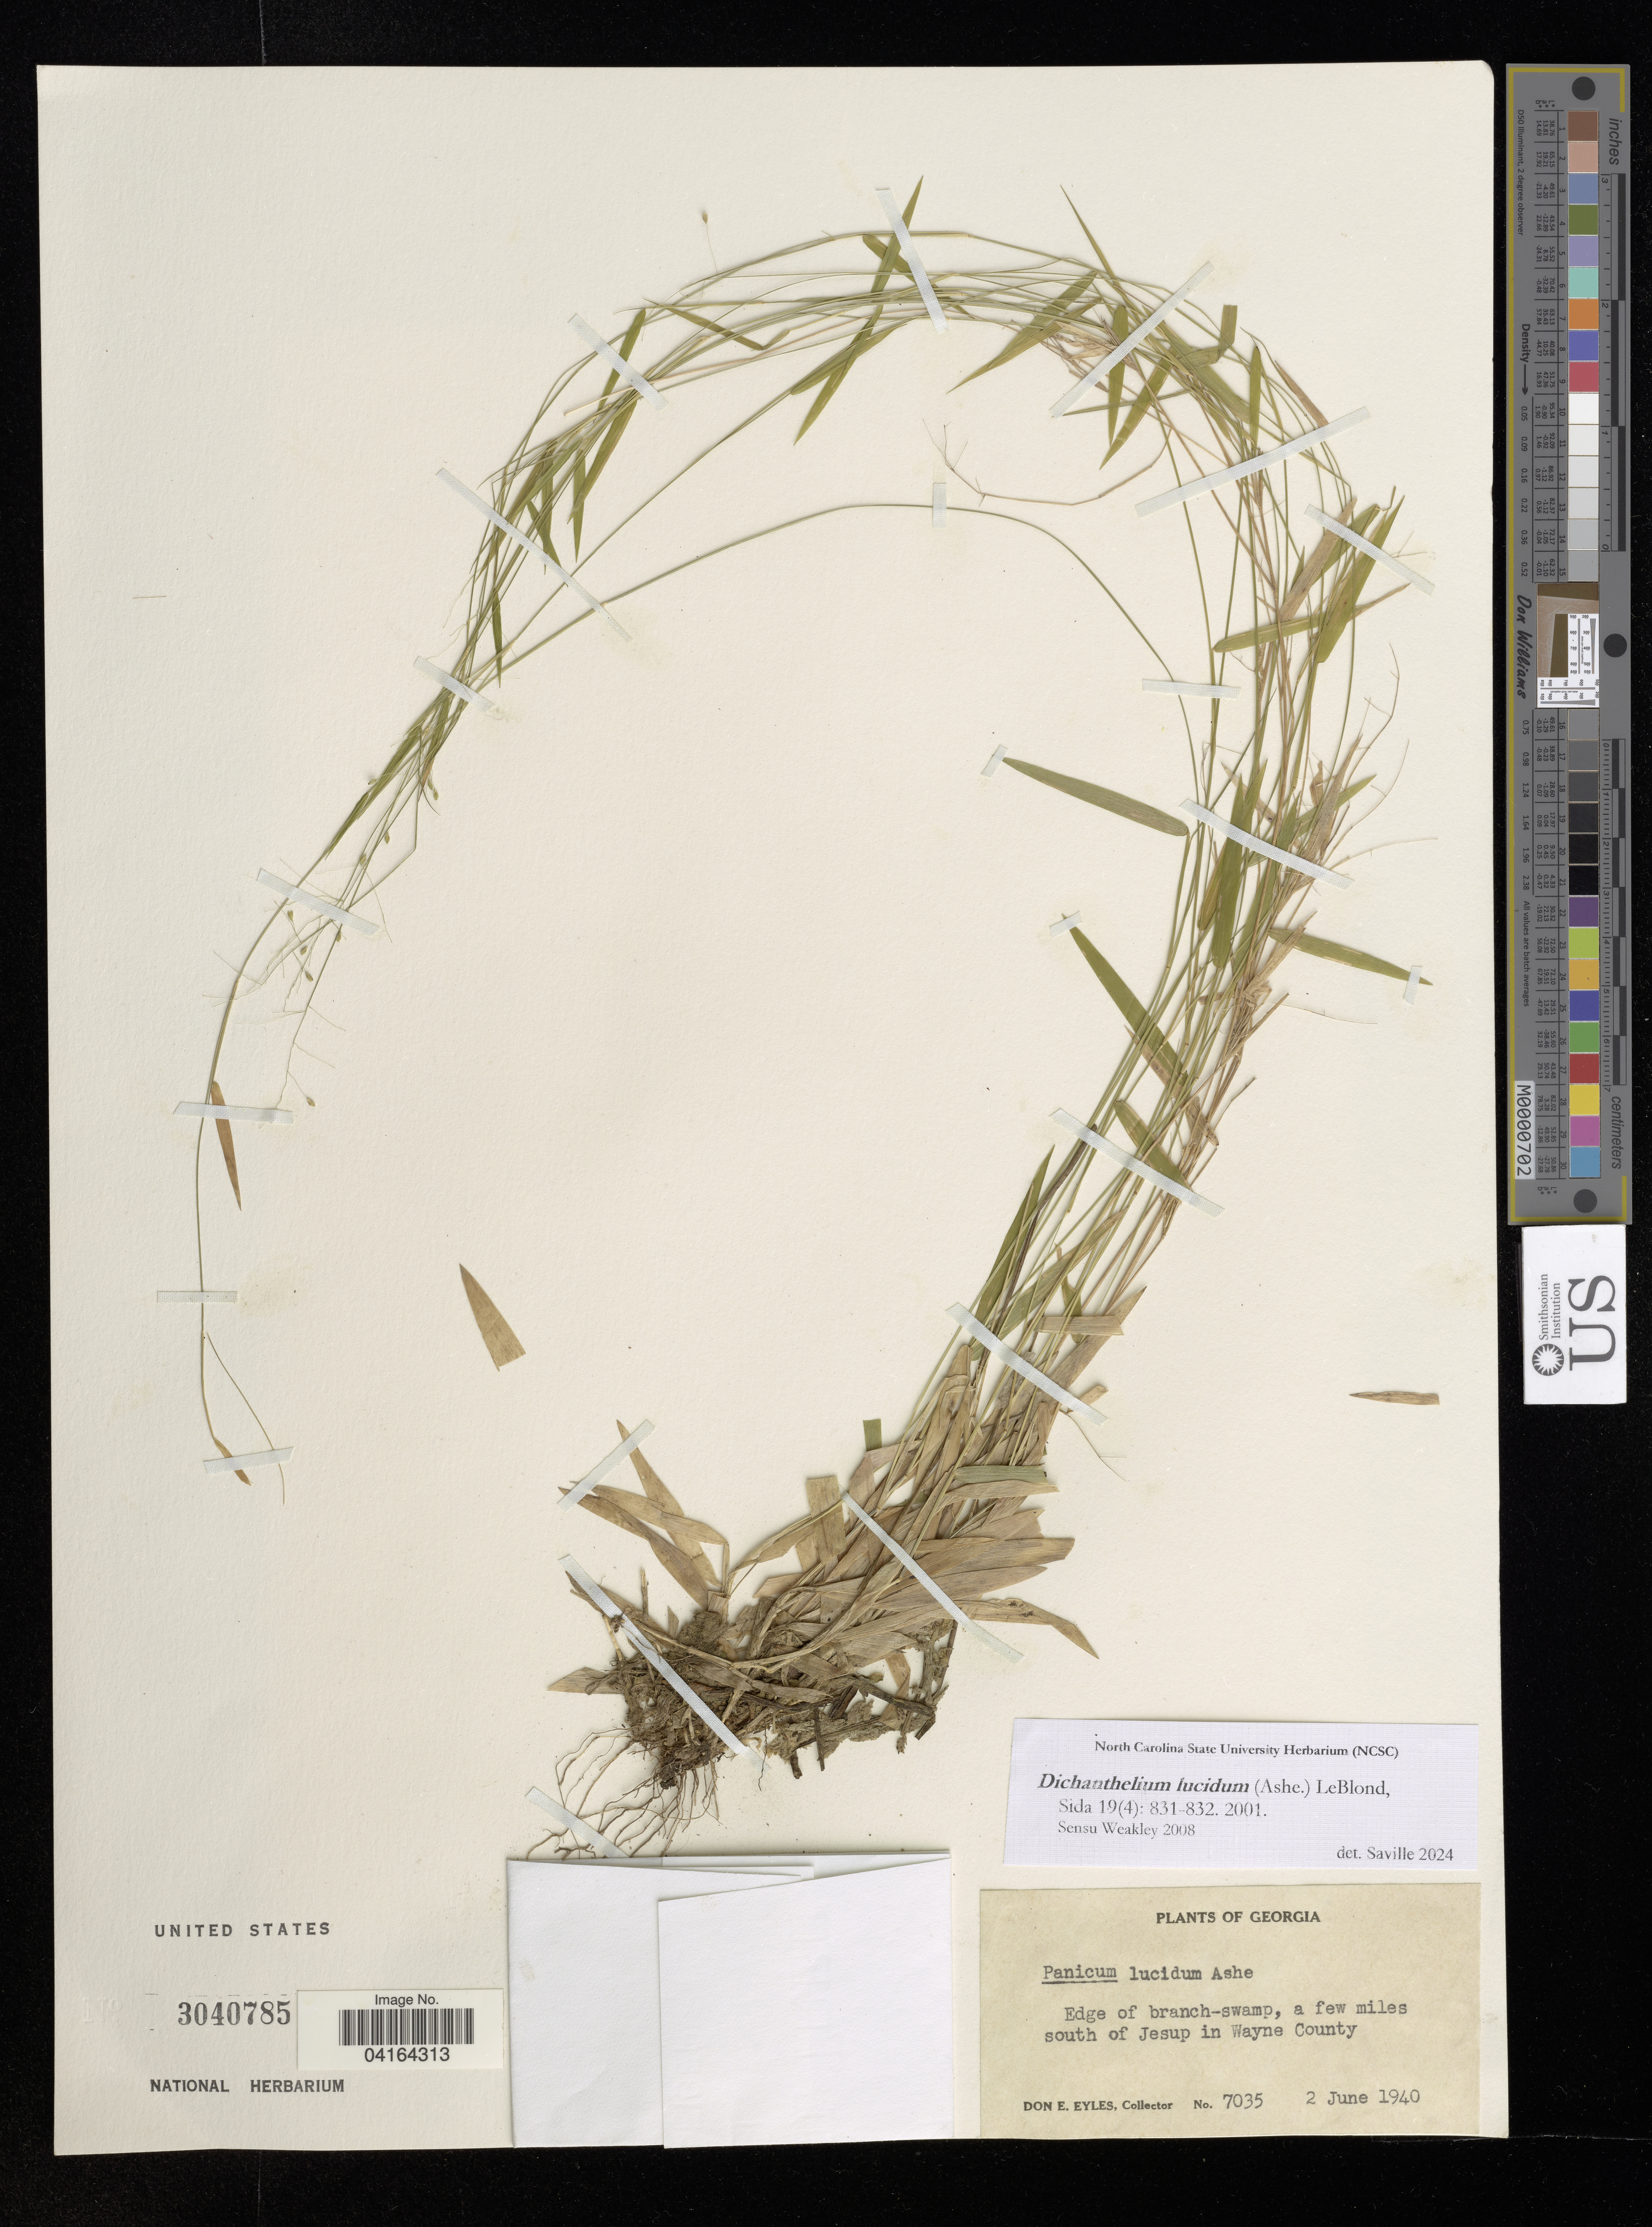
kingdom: Plantae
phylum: Tracheophyta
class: Liliopsida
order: Poales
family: Poaceae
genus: Dichanthelium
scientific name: Dichanthelium lucidum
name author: (Ashe) LeBlond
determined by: Saville, A. C., (NCSC), North Carolina State University (UNITED STATES)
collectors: D. Eyles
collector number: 7035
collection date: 1940-06-02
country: United States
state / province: Georgia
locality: Edge of branch-swamp, a few miles south of Jusup in Wayne County.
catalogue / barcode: US 3040785